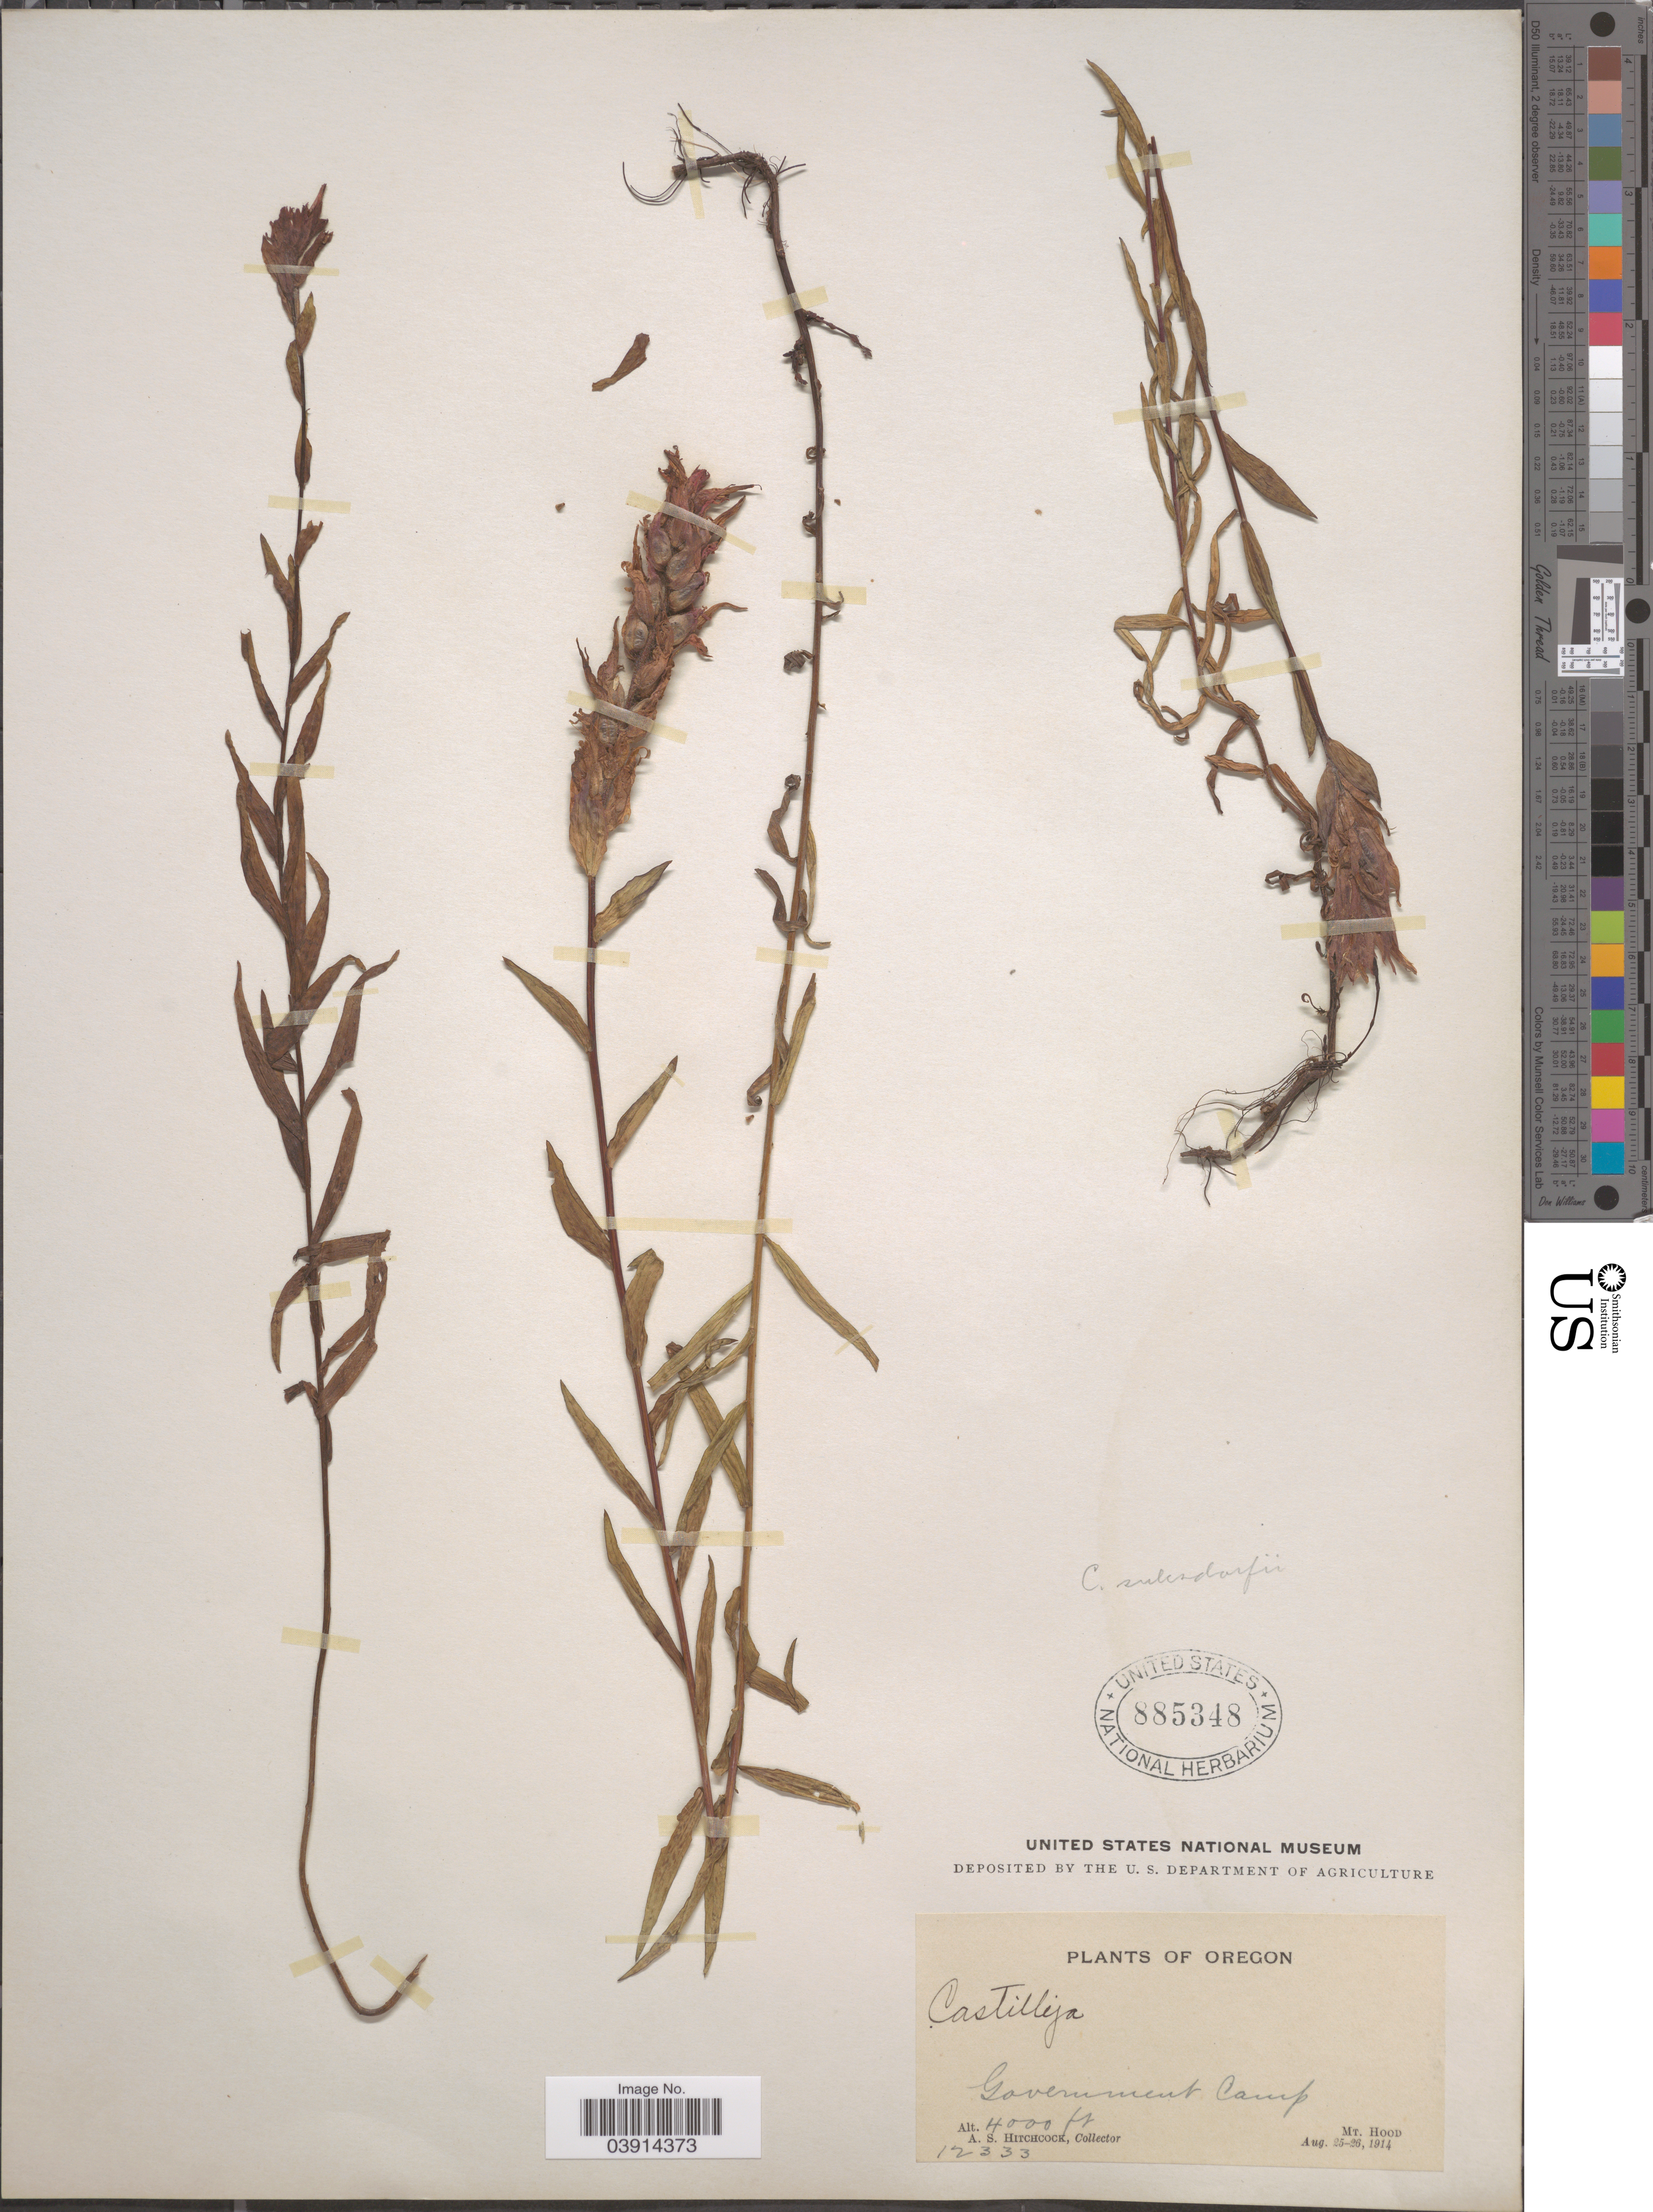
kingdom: Plantae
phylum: Tracheophyta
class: Magnoliopsida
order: Lamiales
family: Orobanchaceae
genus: Castilleja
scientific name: Castilleja suksdorfii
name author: A. Gray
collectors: A. S. Hitchcock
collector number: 12333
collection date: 1914-08-25/1914-08-26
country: United States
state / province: Oregon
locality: Government Camp. Mt. Hood.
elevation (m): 1219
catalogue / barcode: US 885348